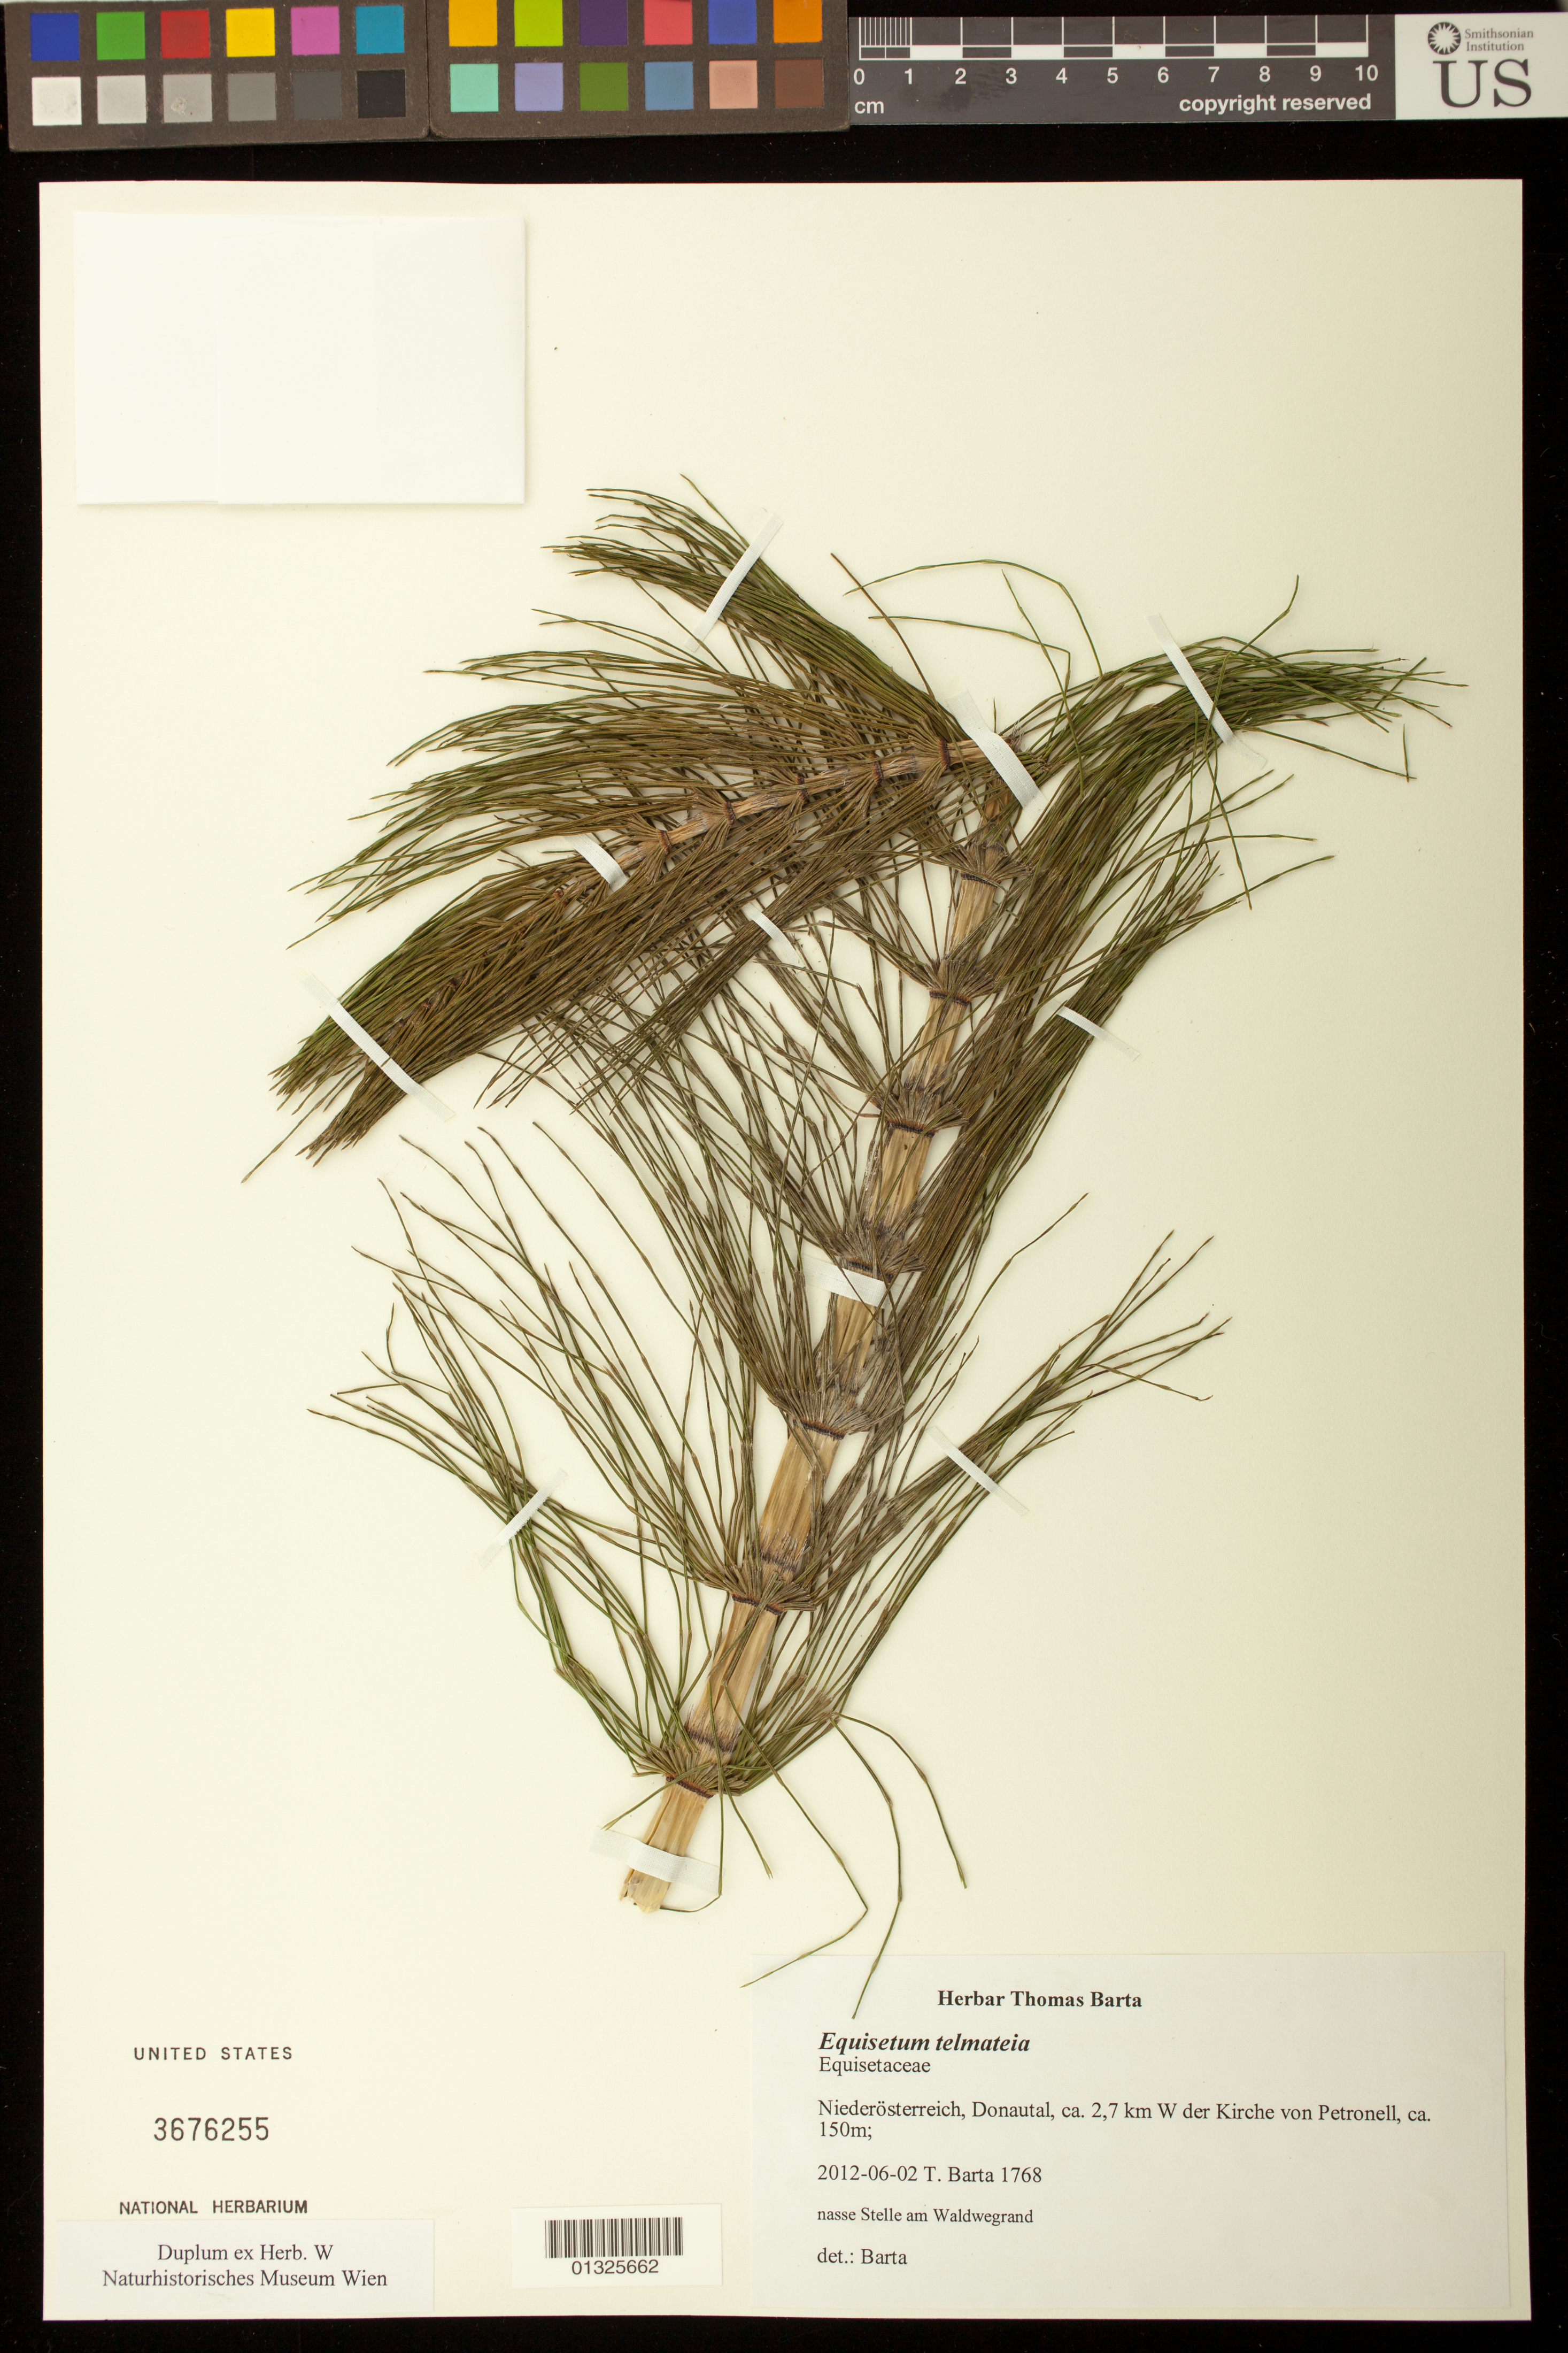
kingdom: Plantae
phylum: Tracheophyta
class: Polypodiopsida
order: Equisetales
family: Equisetaceae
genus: Equisetum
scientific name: Equisetum telmateia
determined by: Barta, Thomas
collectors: T. Barta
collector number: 1768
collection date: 2012-06-02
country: Austria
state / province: Niederosterreich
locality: Donautal, ca. 2.7 km W der Kirche von Petronell.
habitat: nasse Stelle am Waldwegrand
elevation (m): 150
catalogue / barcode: US 3676255